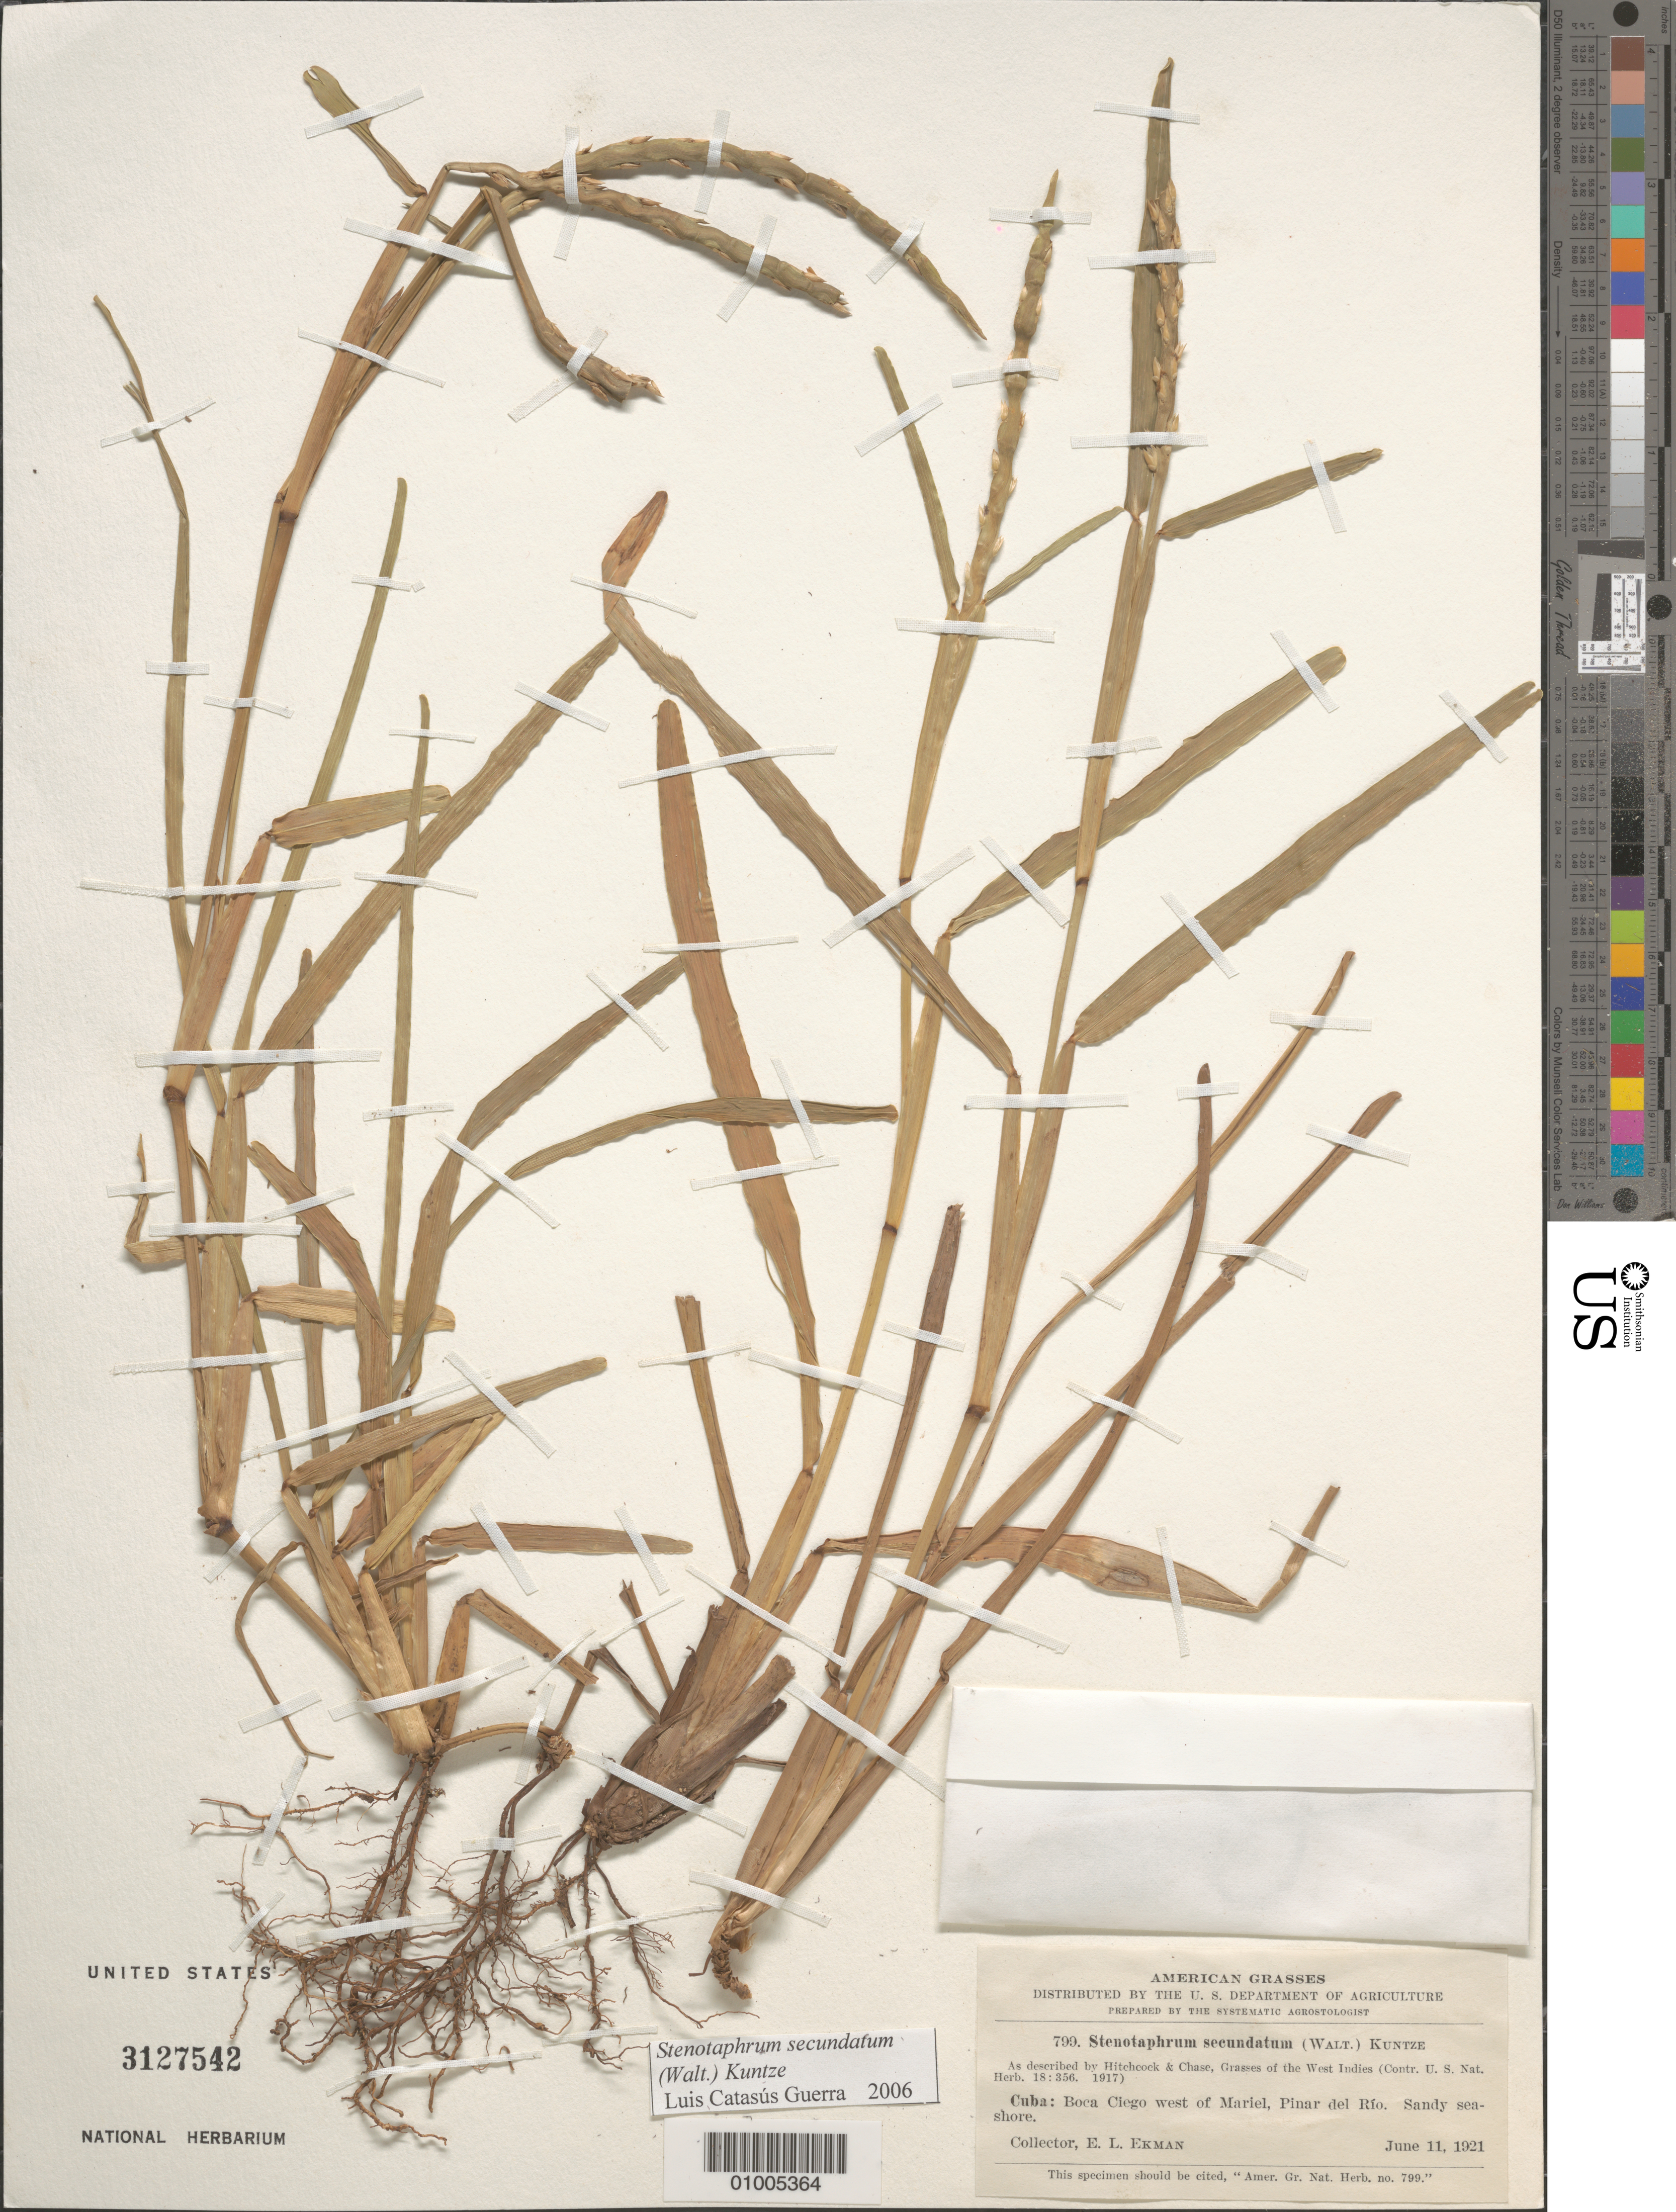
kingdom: Plantae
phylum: Tracheophyta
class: Liliopsida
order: Poales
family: Poaceae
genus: Stenotaphrum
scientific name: Stenotaphrum secundatum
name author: (Walter) Kuntze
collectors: E. L. Ekman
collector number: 799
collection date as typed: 11 Jun 1921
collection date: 1921-06-11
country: Cuba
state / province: Pinar del Rio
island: Cuba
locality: Boca Ciego west of Mariel, Pinar del Rio Sandy seashore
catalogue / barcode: US 3127542